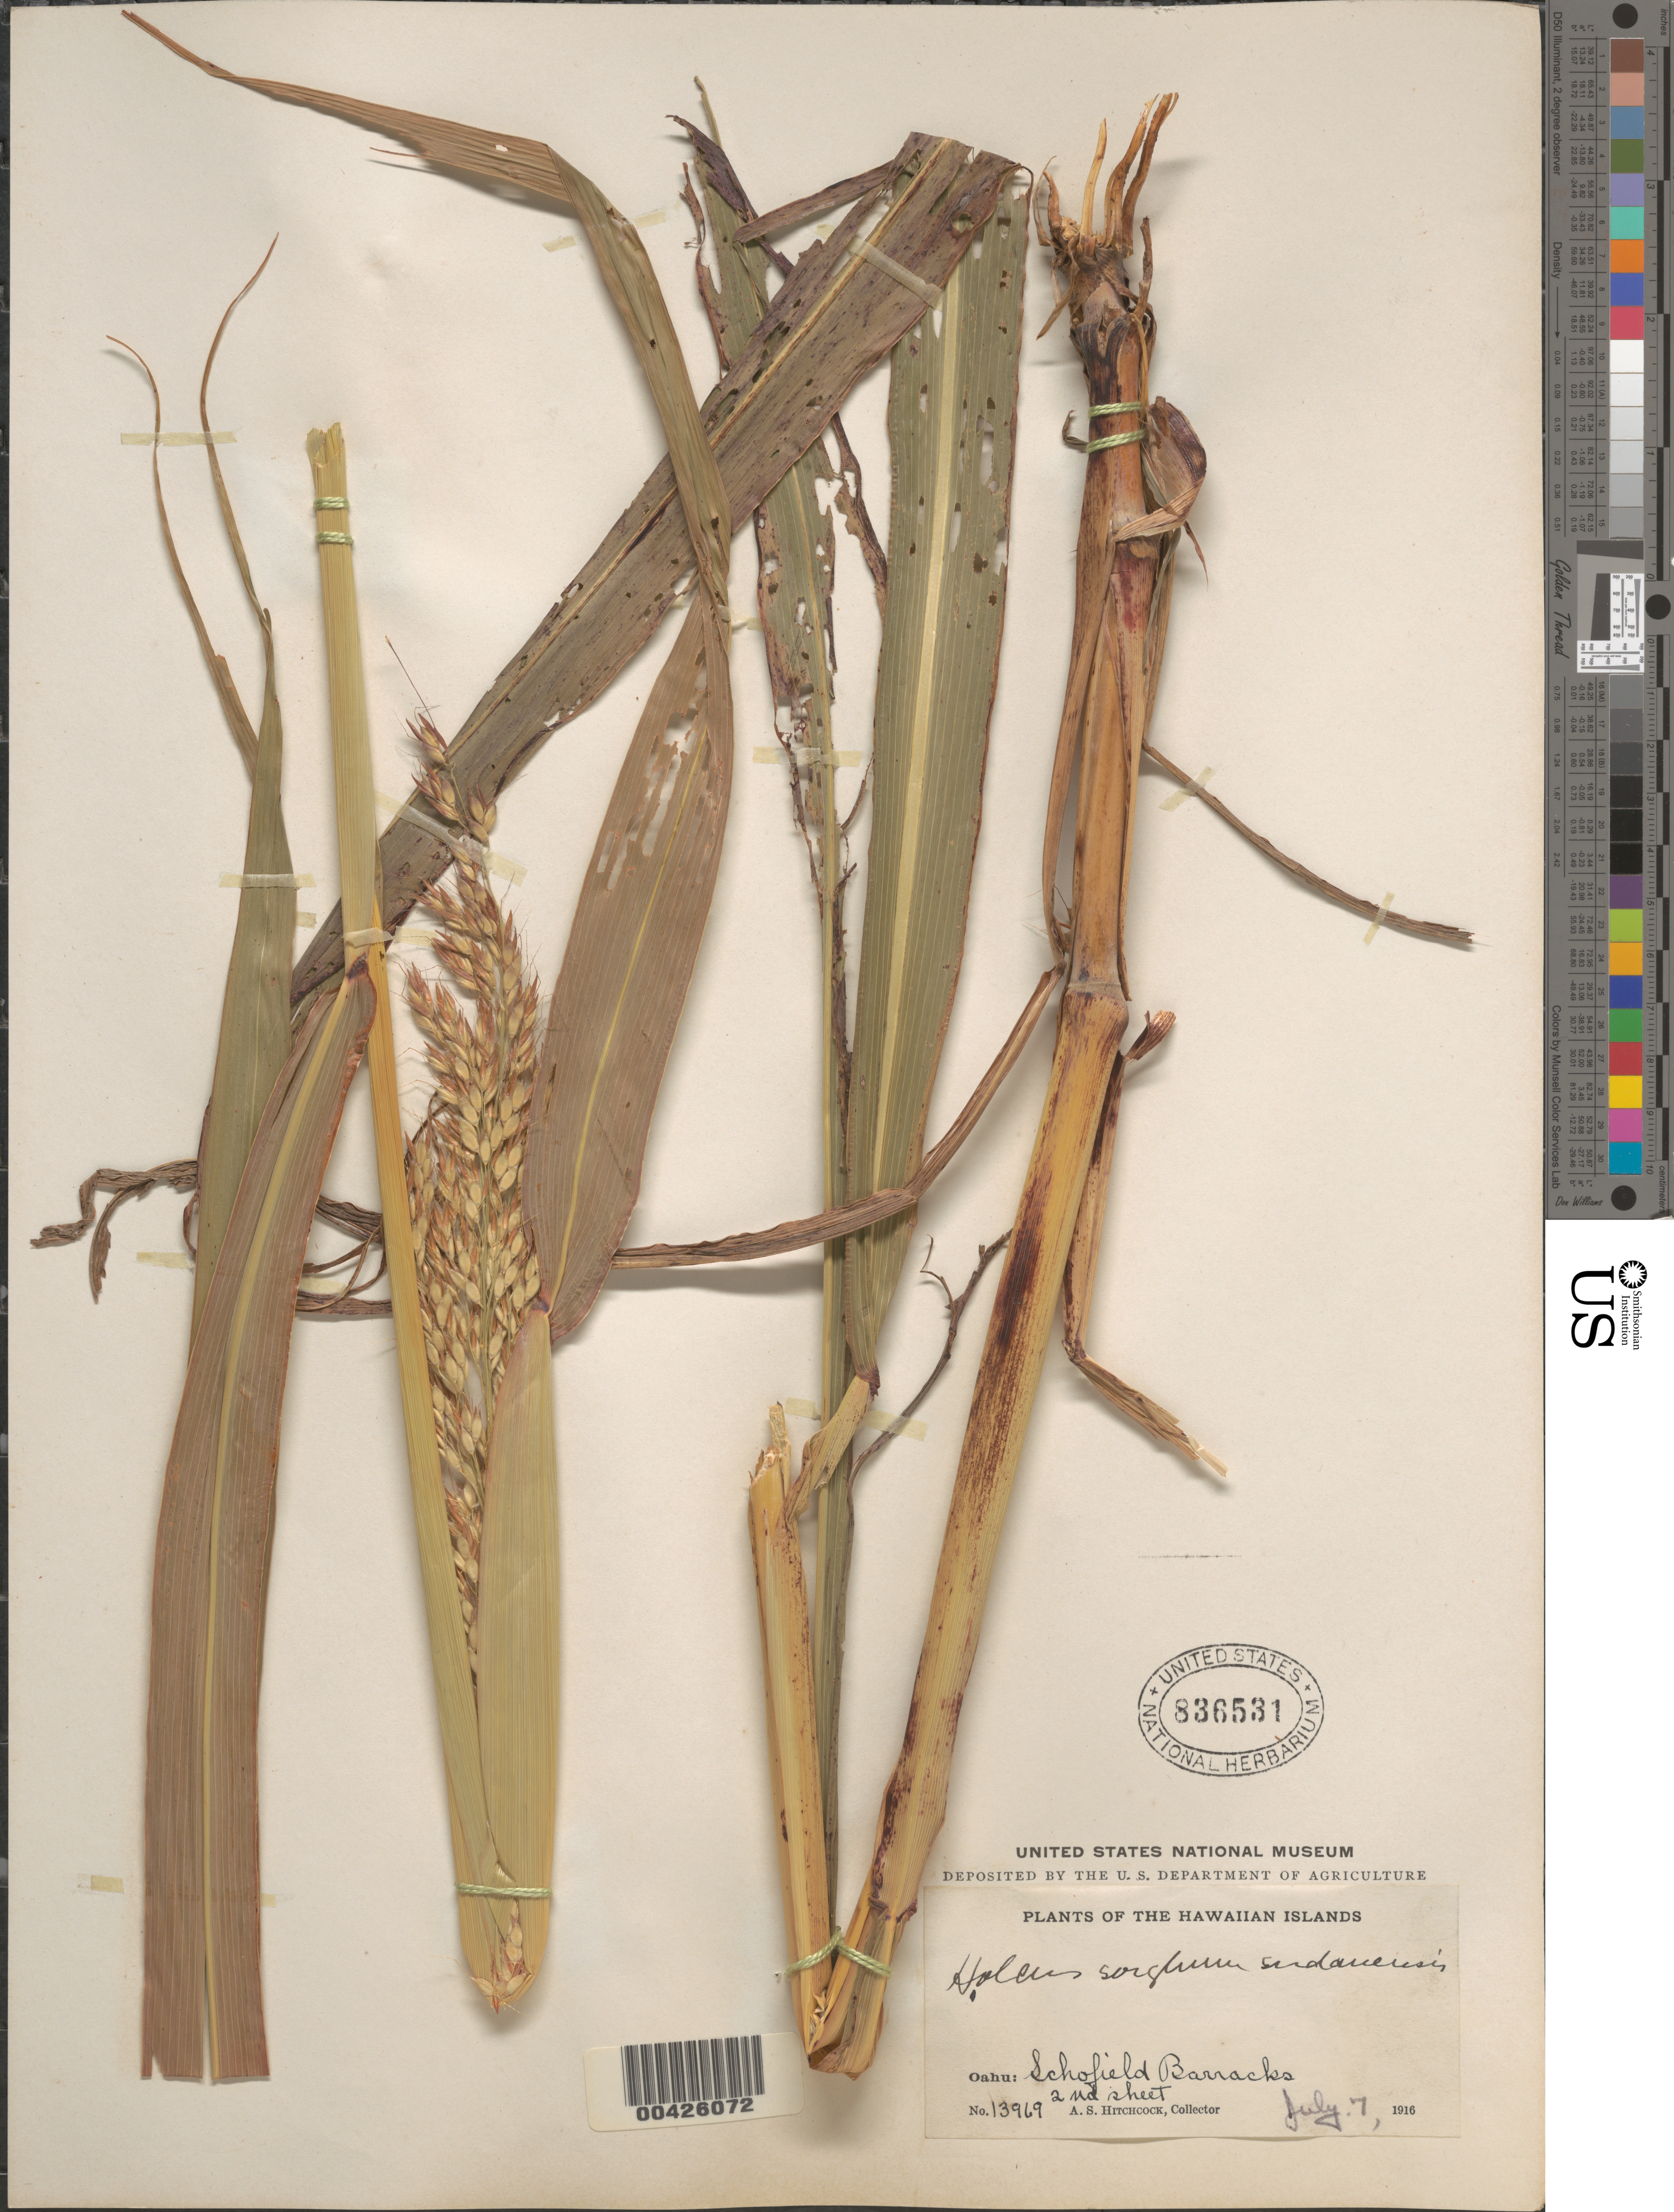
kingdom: Plantae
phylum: Tracheophyta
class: Liliopsida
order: Poales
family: Poaceae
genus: Sorghum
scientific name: Sorghum bicolor nothosubsp. drummondii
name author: (Nees ex Steud.) de Wet ex Davidse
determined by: Faccenda, K.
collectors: A. S. Hitchcock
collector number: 13969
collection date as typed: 7 Jul 1916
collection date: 1916-07-07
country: United States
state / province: Hawaii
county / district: Honolulu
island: Oahu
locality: Schofield Barracks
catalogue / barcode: US 836531